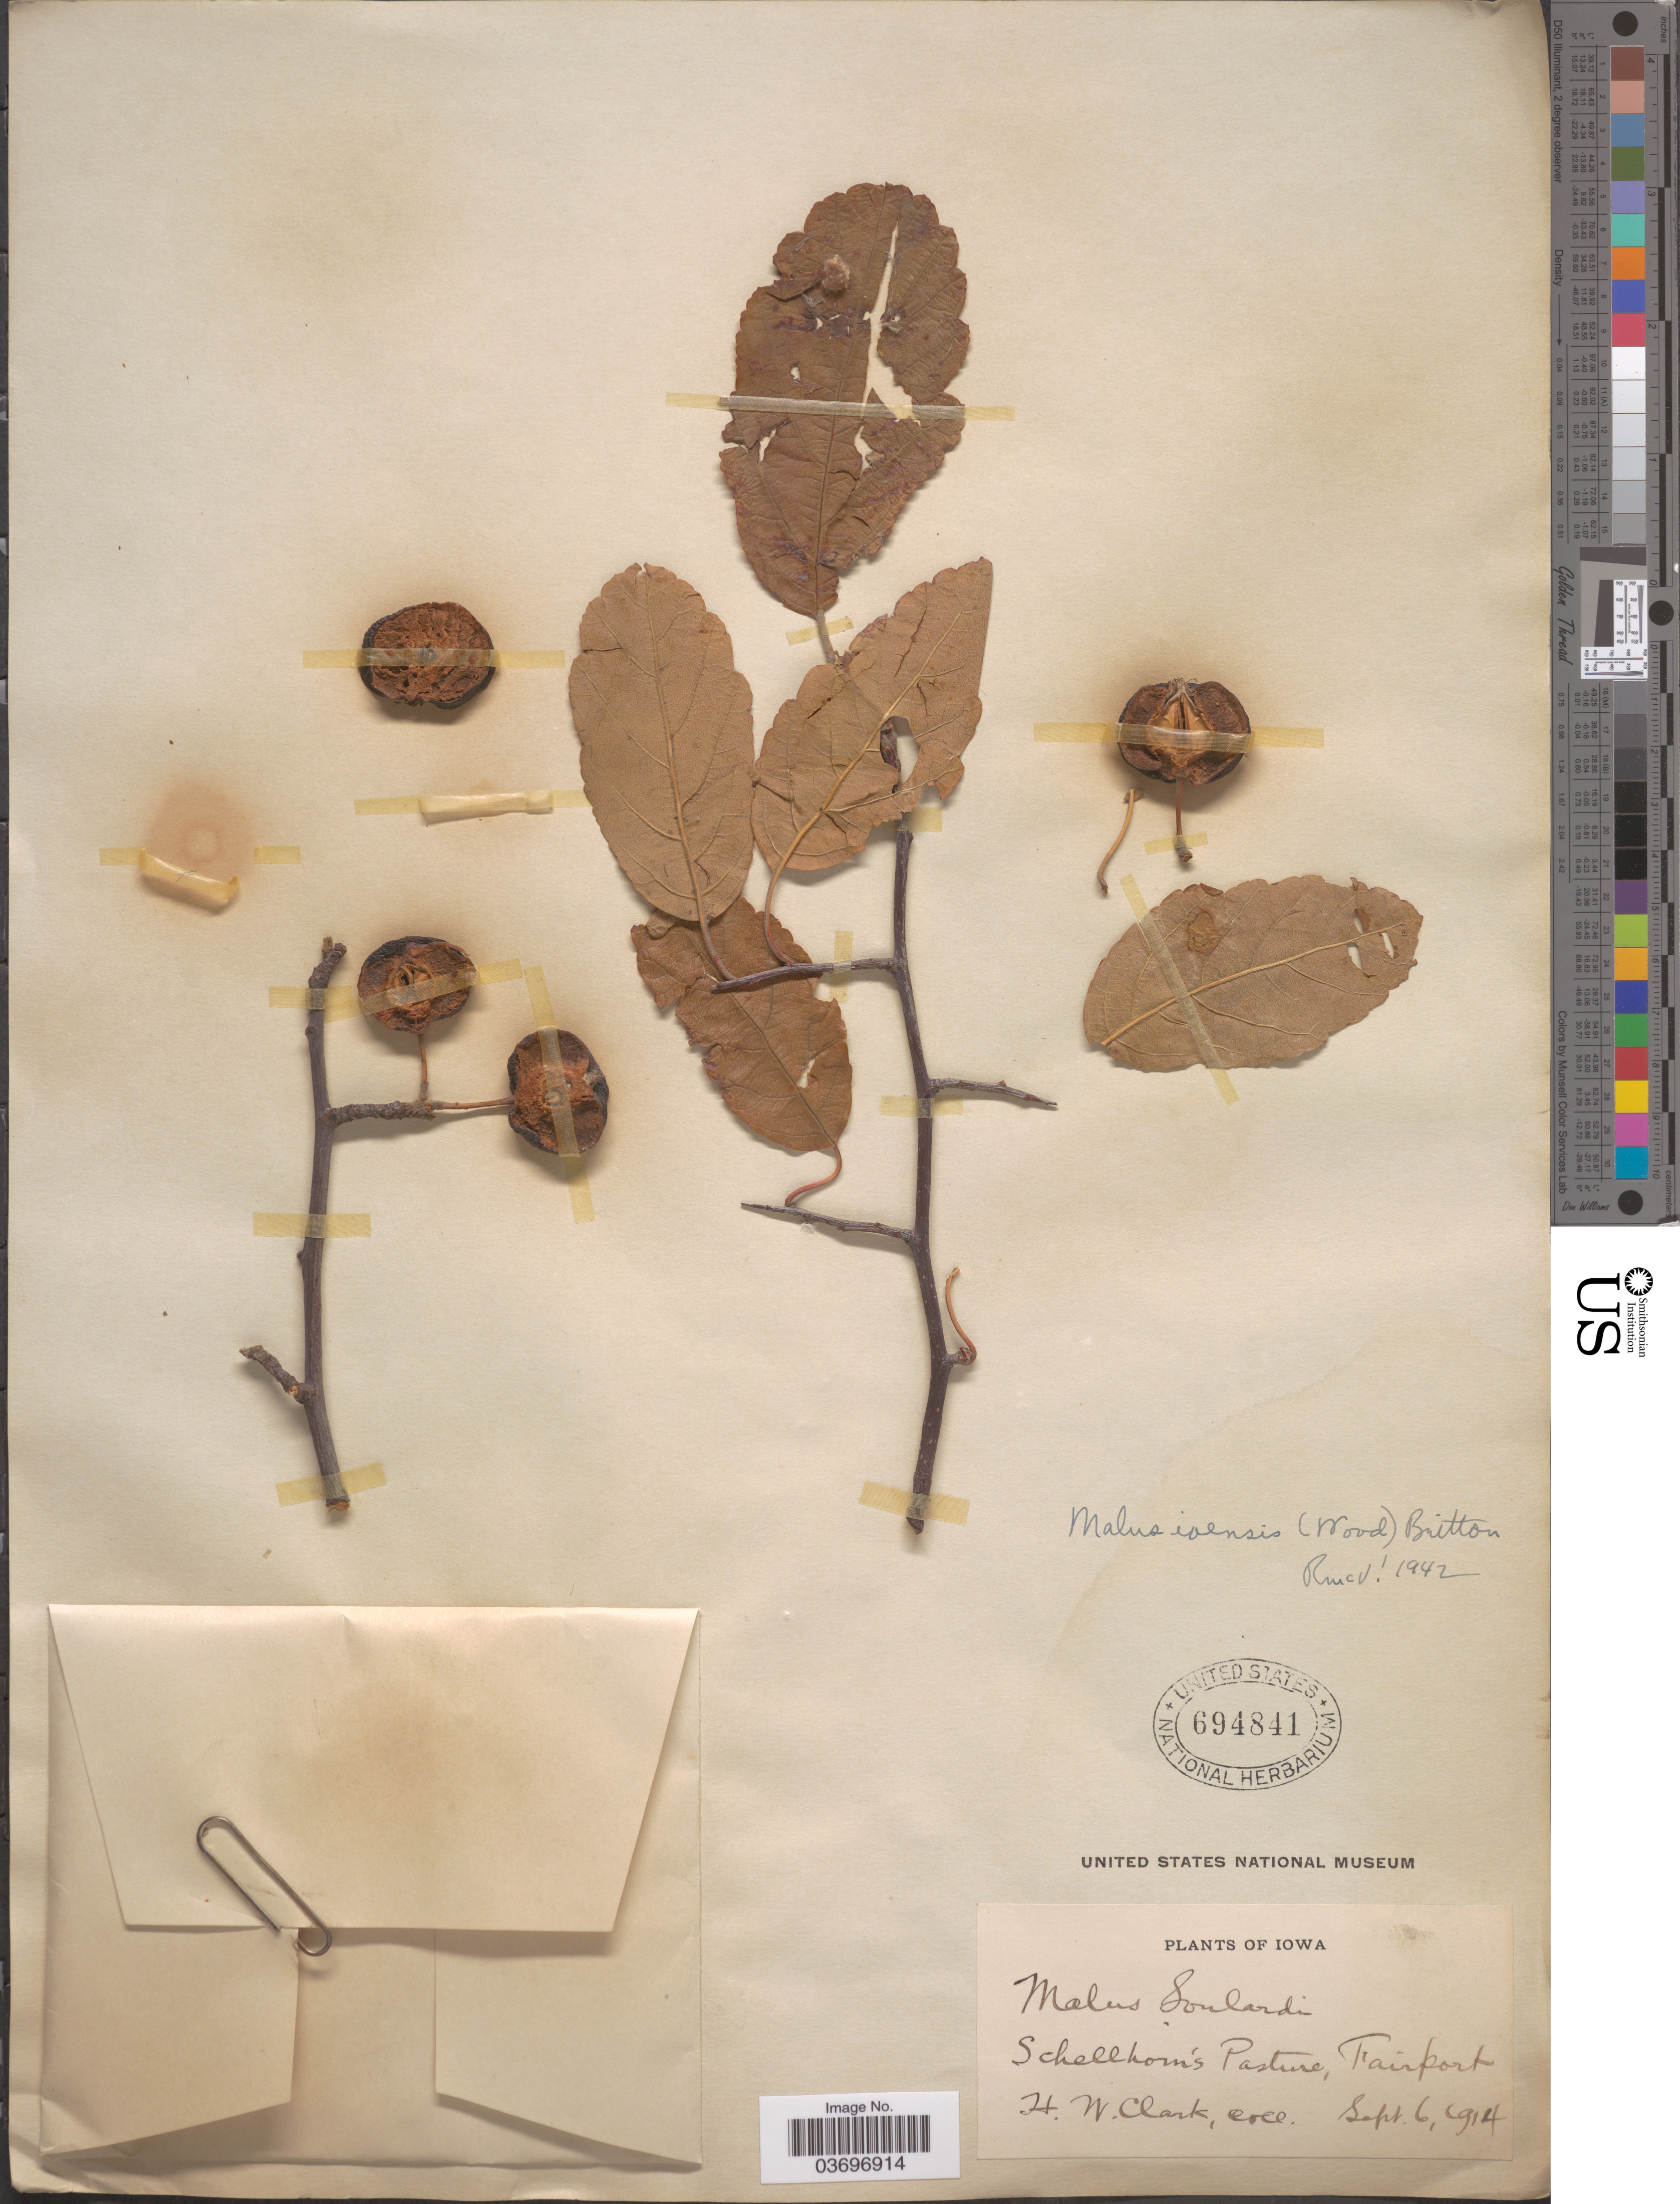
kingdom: Plantae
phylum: Tracheophyta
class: Magnoliopsida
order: Rosales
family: Rosaceae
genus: Malus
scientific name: Malus ioensis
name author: (Alph. Wood) Britton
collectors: H. W. Clark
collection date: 1914-09-06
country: United States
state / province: Iowa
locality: Schellhorn's Pasture, Fairport.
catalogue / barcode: US 694841